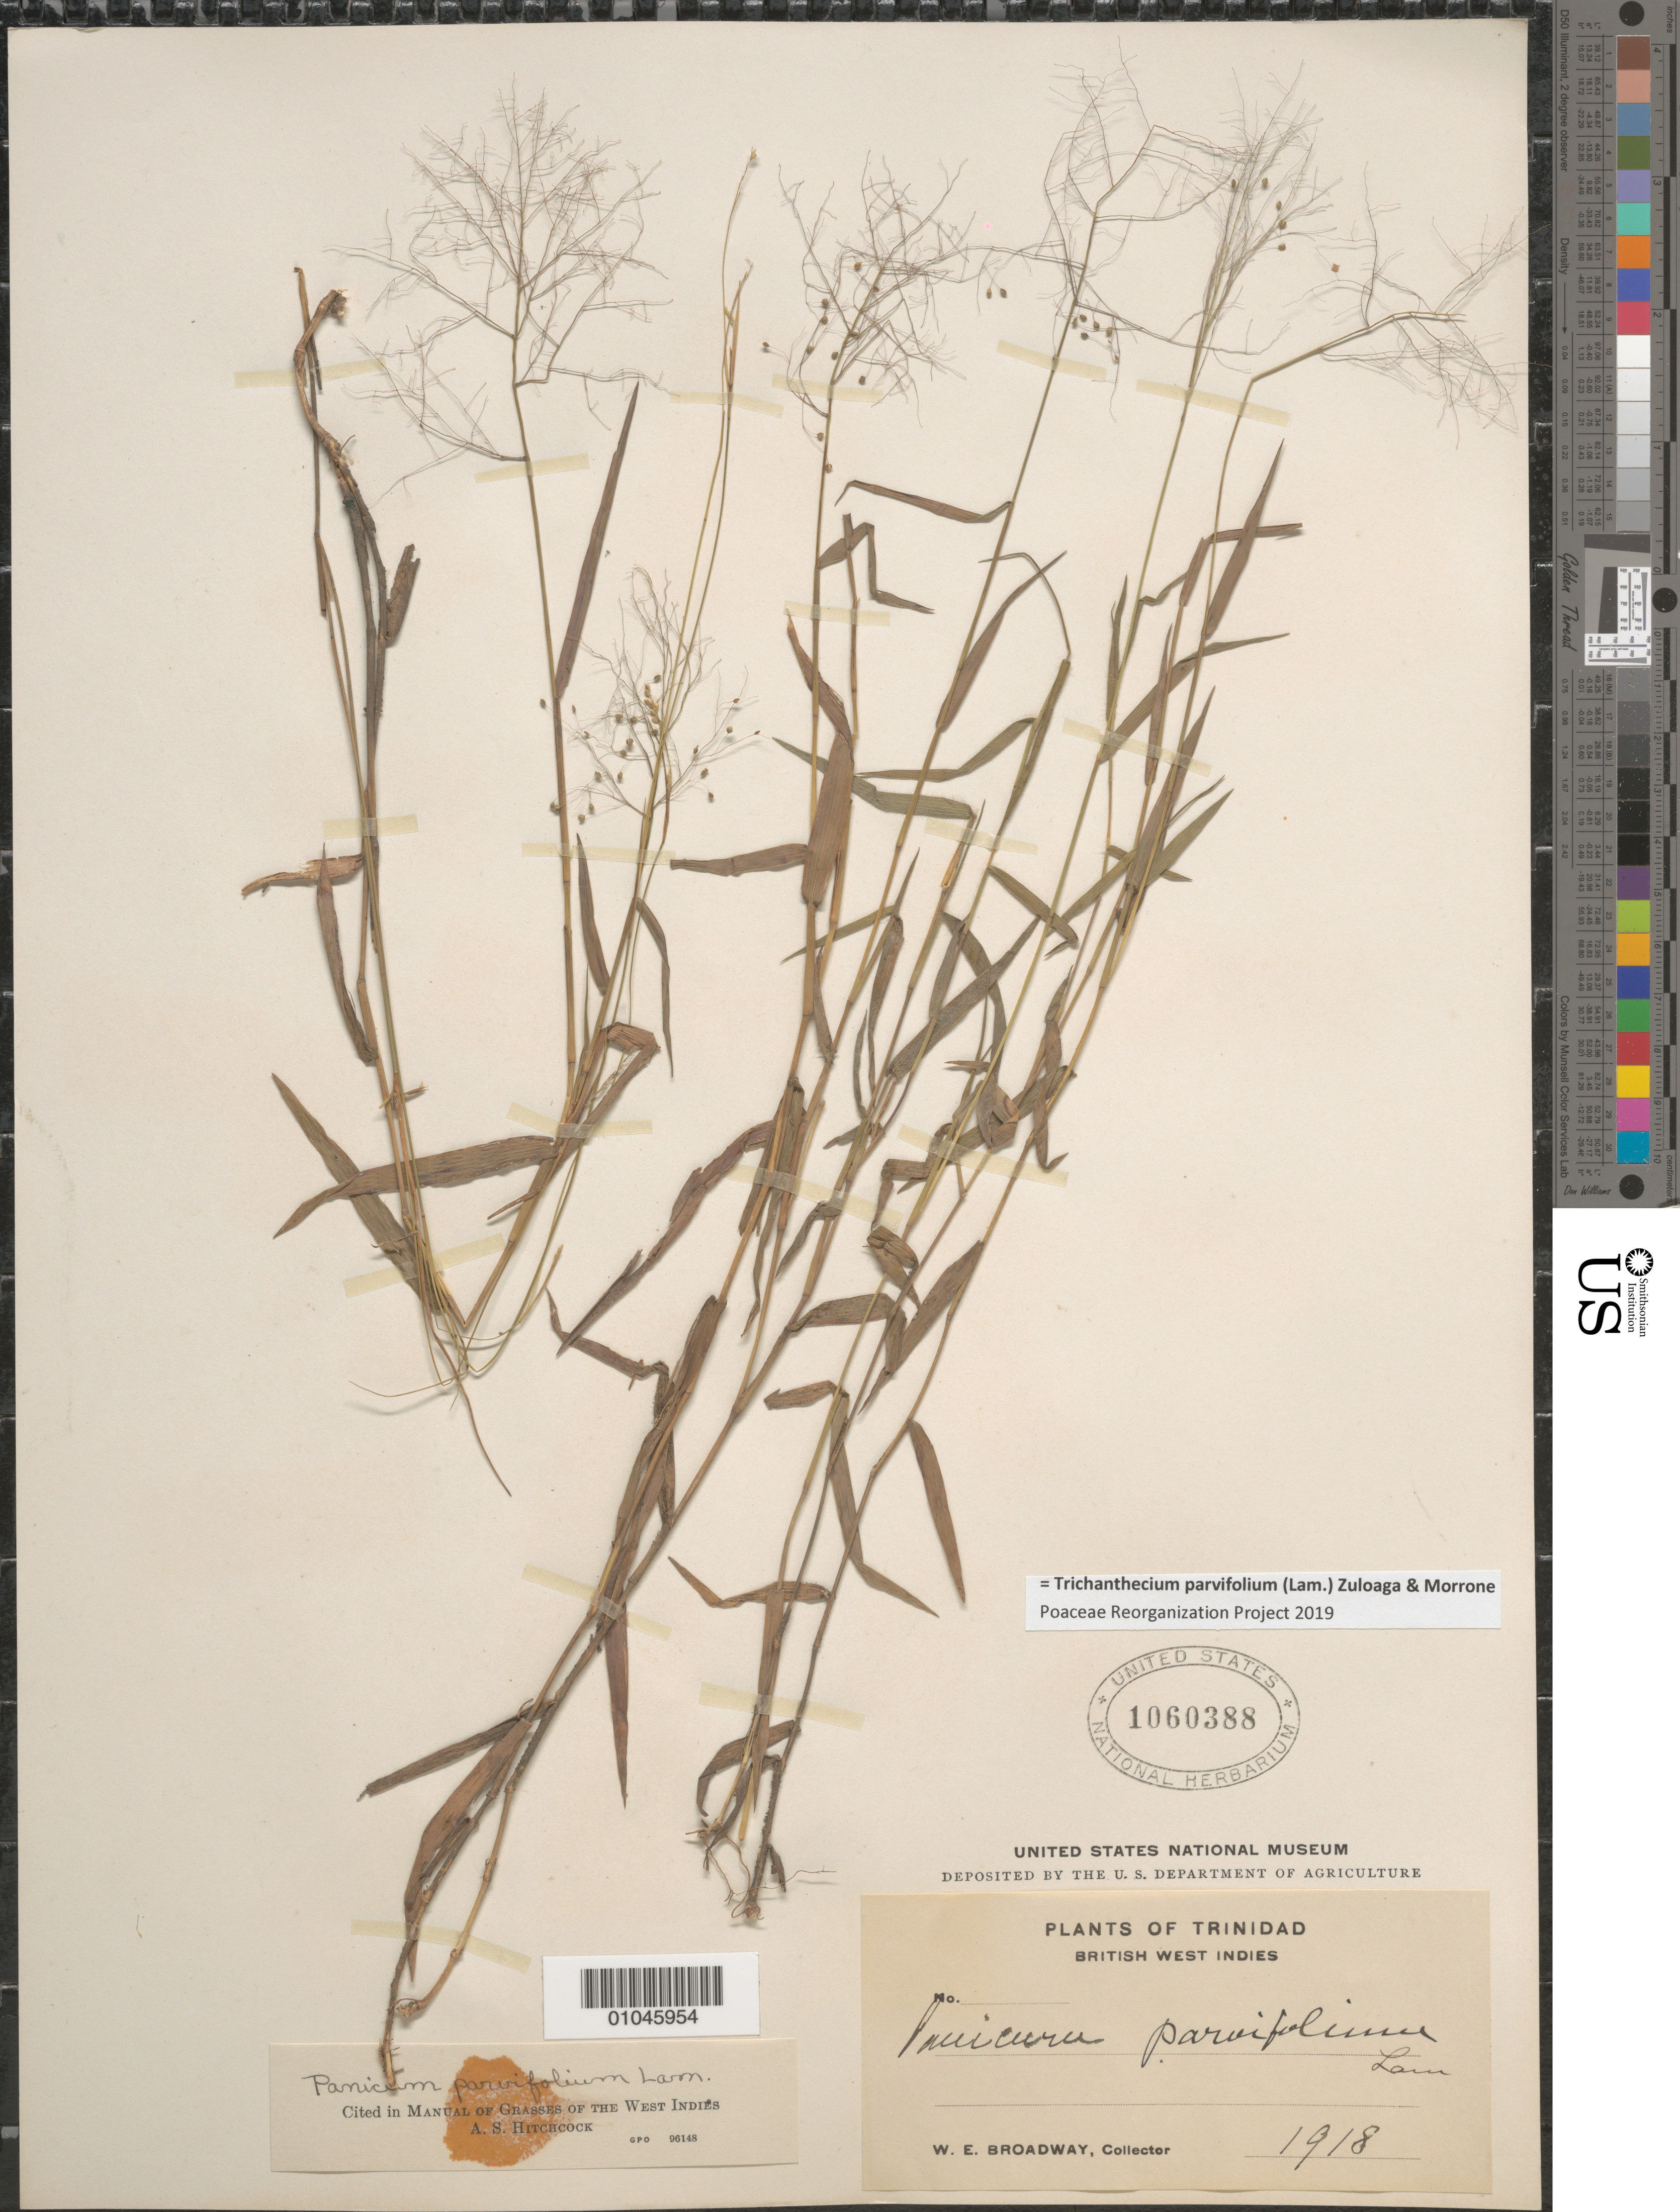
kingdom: Plantae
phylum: Tracheophyta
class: Liliopsida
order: Poales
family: Poaceae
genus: Trichanthecium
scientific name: Trichanthecium parvifolium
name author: (Lam.) Zuloaga & Morrone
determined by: Poaceae Reorganization Project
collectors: W. E. Broadway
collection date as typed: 1918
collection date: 1918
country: Trinidad and Tobago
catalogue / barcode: US 1060388